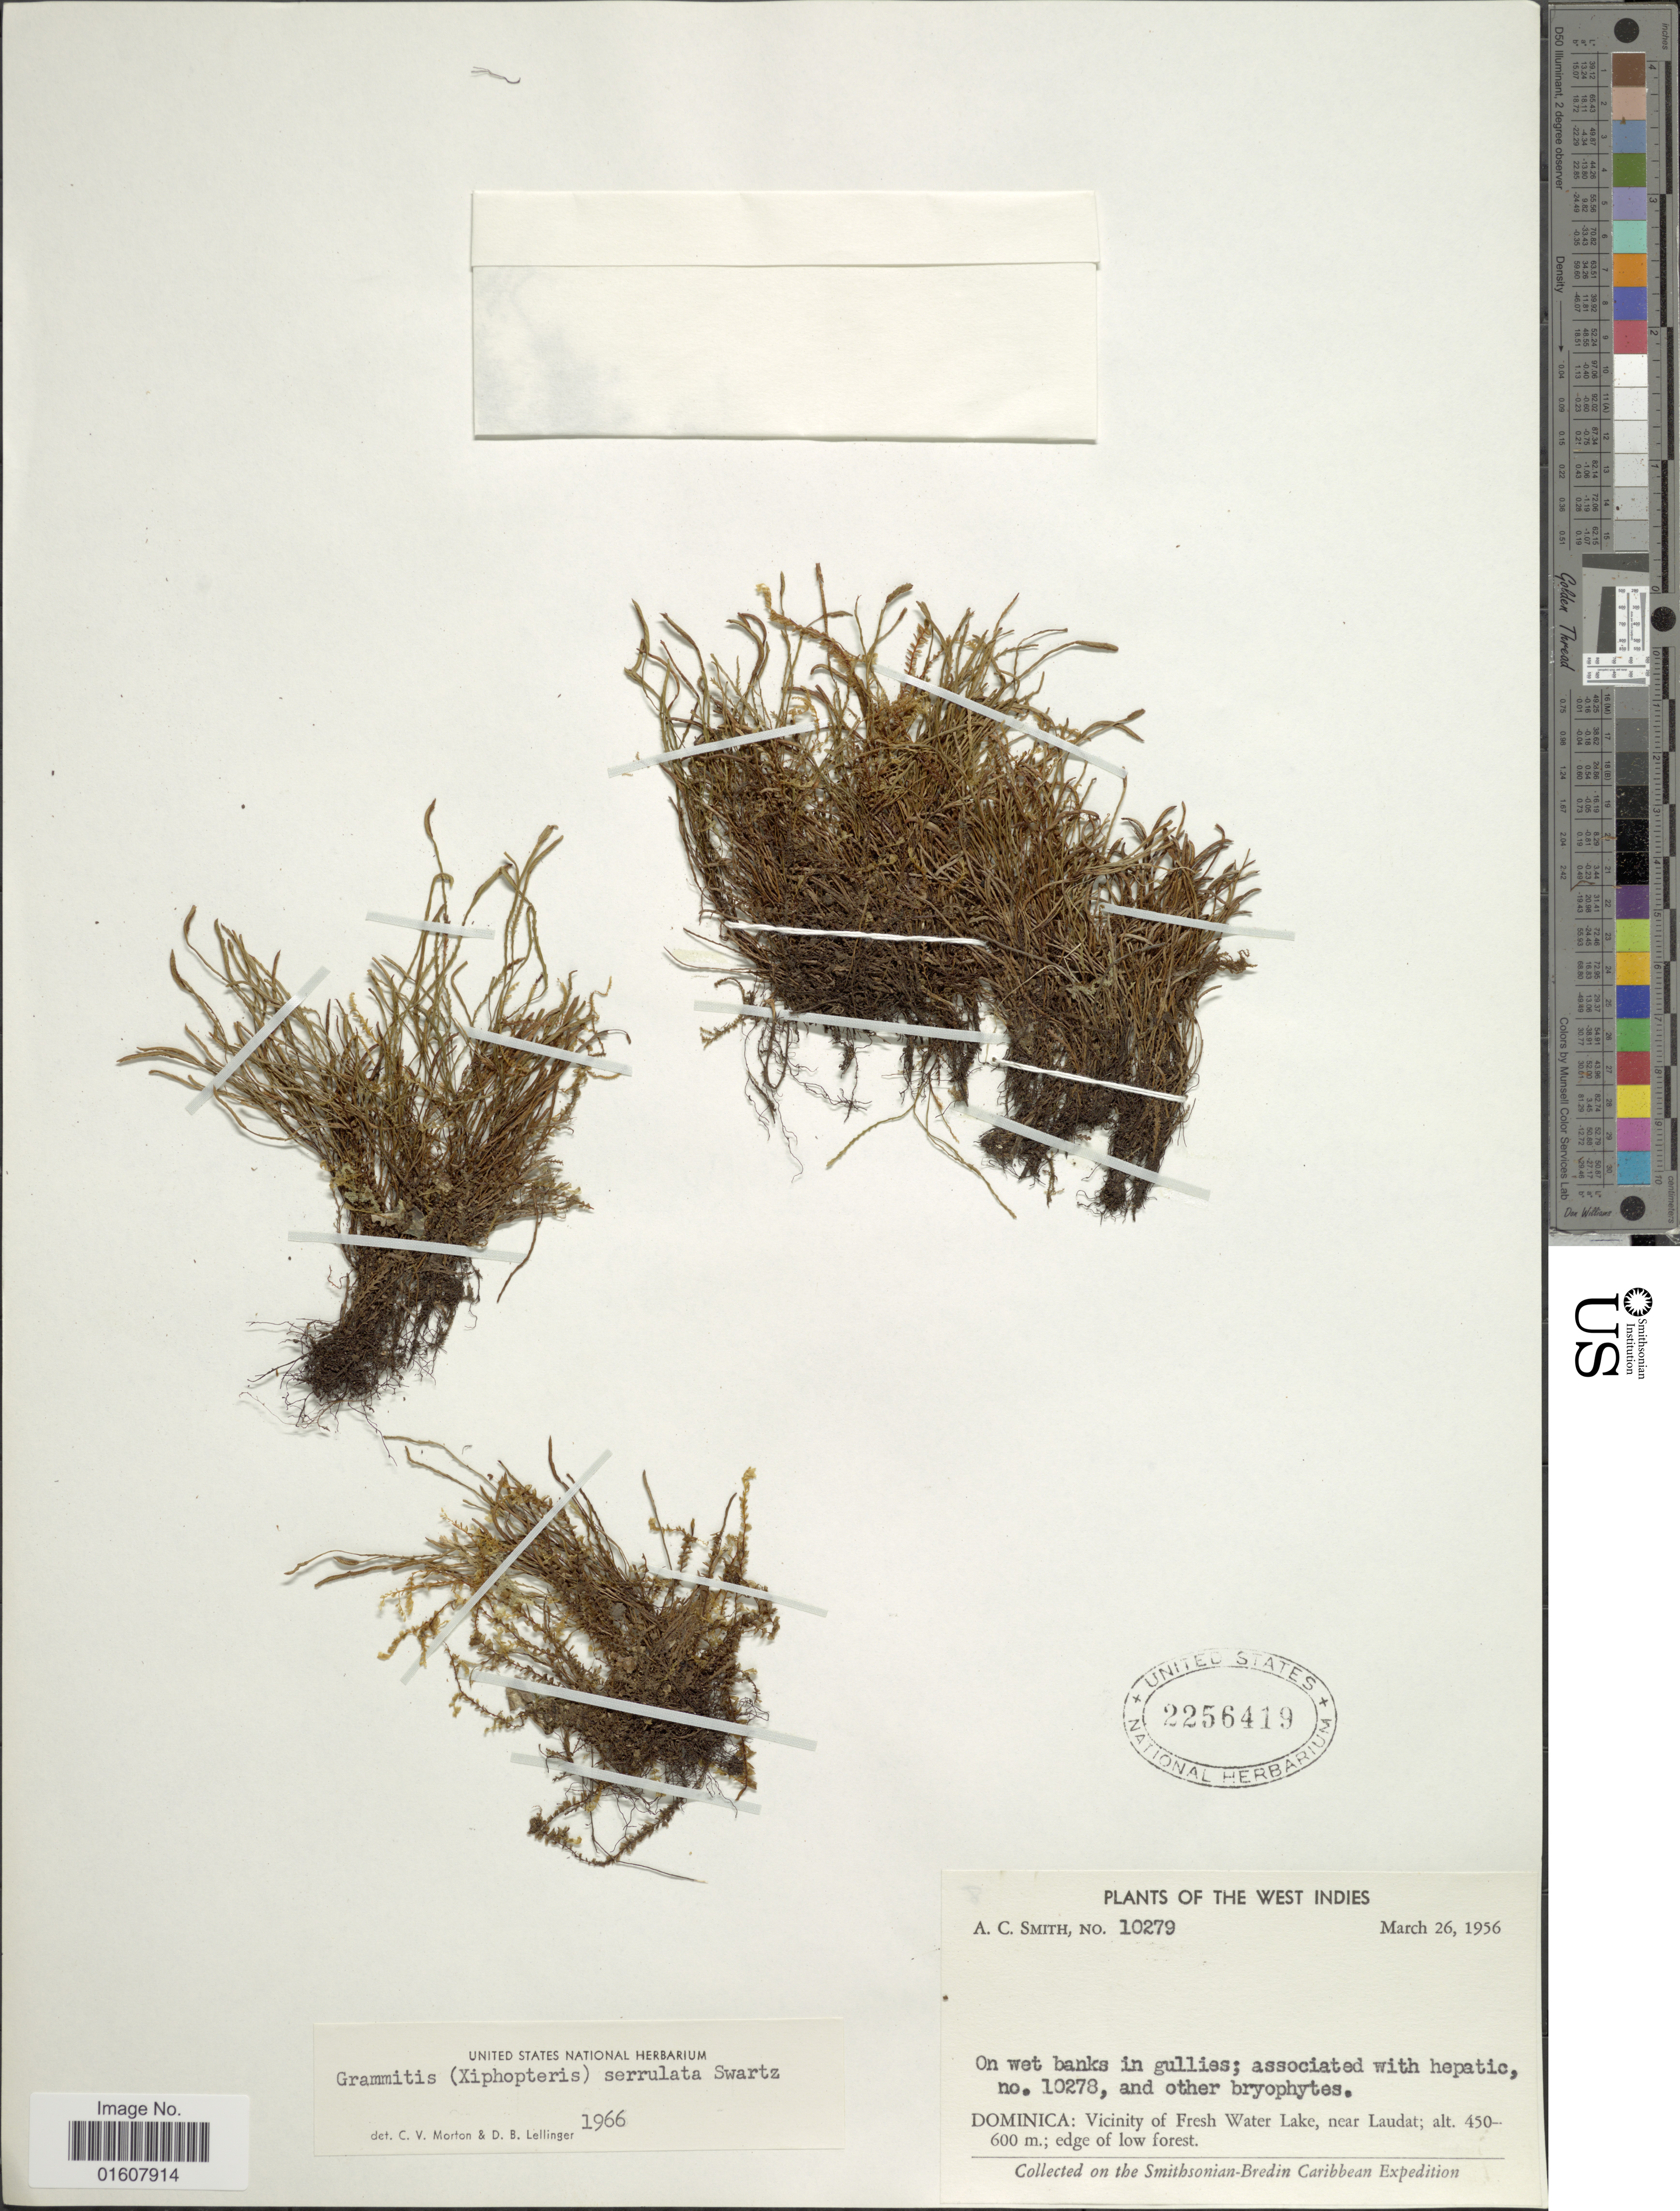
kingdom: Plantae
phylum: Tracheophyta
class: Polypodiopsida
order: Polypodiales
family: Polypodiaceae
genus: Cochlidium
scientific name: Cochlidium serrulatum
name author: (Sw.) L.E. Bishop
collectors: A. C. Smith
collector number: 10279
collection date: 1956-03-26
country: Dominica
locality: Vicinity of Fresh Water Lake, near Laudat; edge of low forest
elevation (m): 450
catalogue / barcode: US 2256419